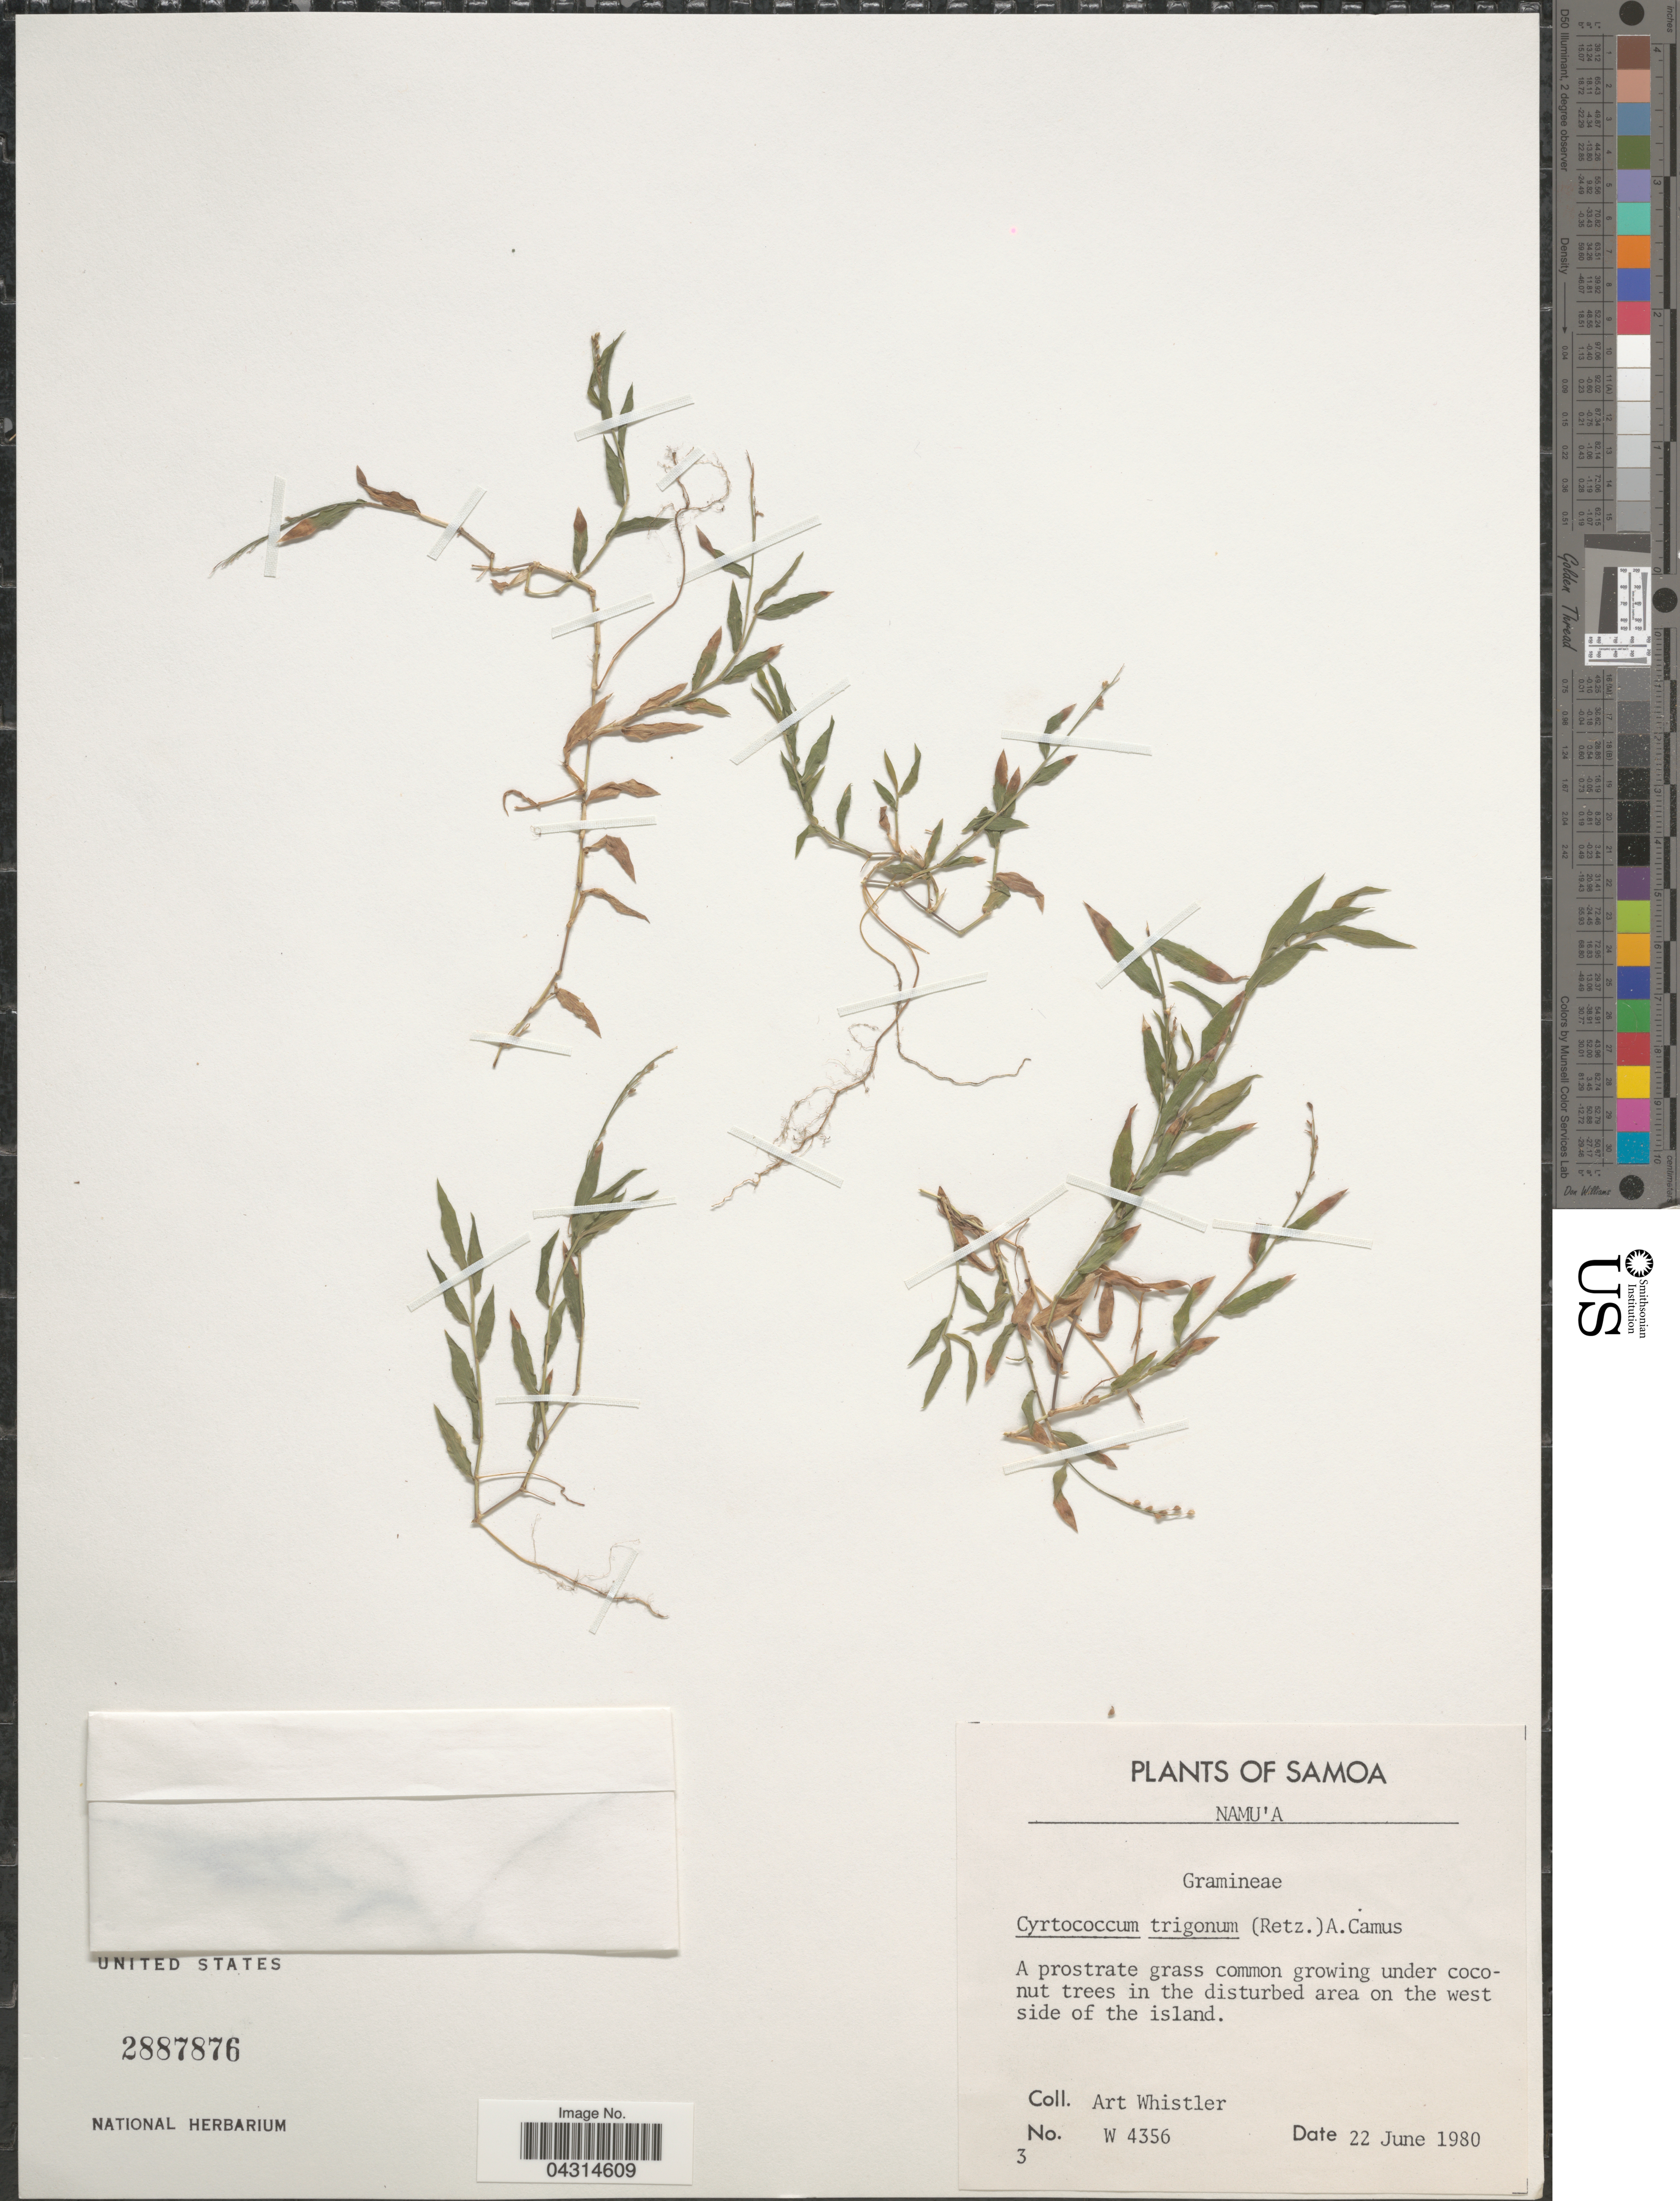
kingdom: Plantae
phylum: Tracheophyta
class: Liliopsida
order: Poales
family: Poaceae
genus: Cyrtococcum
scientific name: Cyrtococcum trigonum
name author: (Retz.) A. Camus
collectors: A. Whistler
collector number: W4356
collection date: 1980-06-22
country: Samoa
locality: Samoa. Namu'a. Under coconut trees in the disturbed area on the west side of the island.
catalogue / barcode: US 2887876